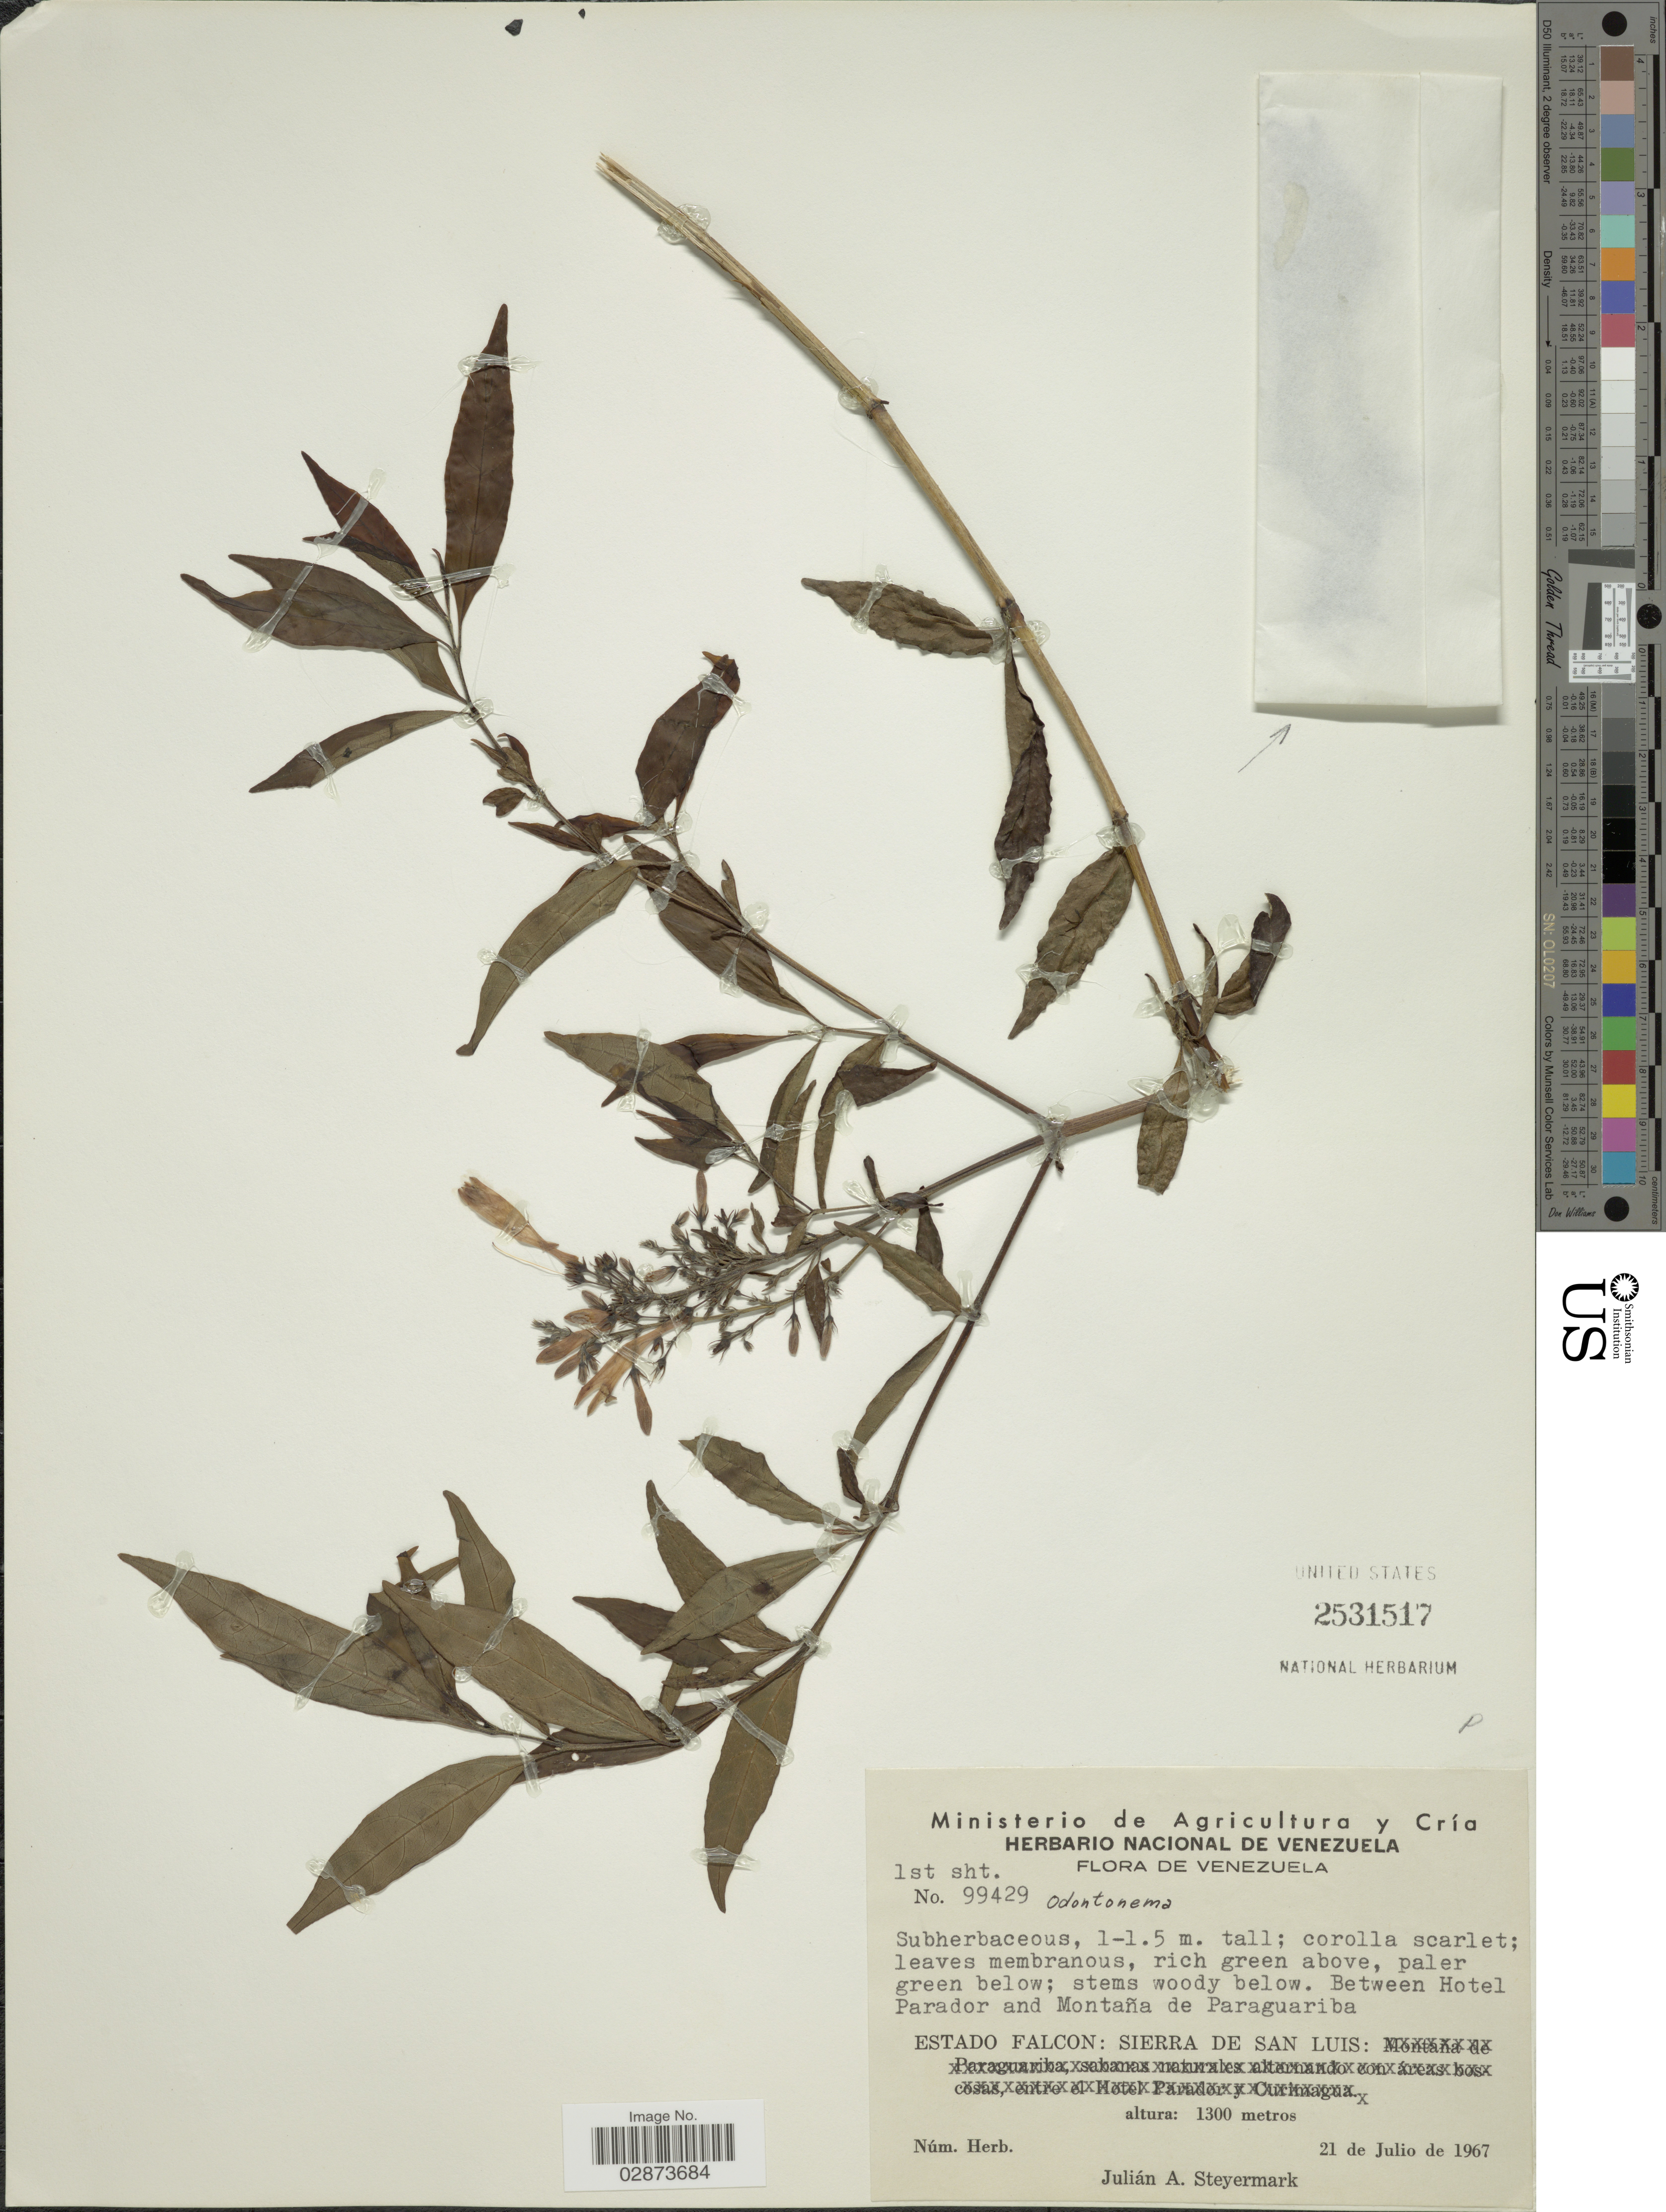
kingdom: Plantae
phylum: Tracheophyta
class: Magnoliopsida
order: Lamiales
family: Acanthaceae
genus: Odontonema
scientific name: Odontonema rubrum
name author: (Vahl) Kuntze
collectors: J. Steyermark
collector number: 99429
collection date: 1967-07-21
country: Venezuela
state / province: Falcón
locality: Between Hotel Parador and Montaña de Paraguariba. Estado Falcon: Sierra de San Luis.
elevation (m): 1300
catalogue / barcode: US 2531517